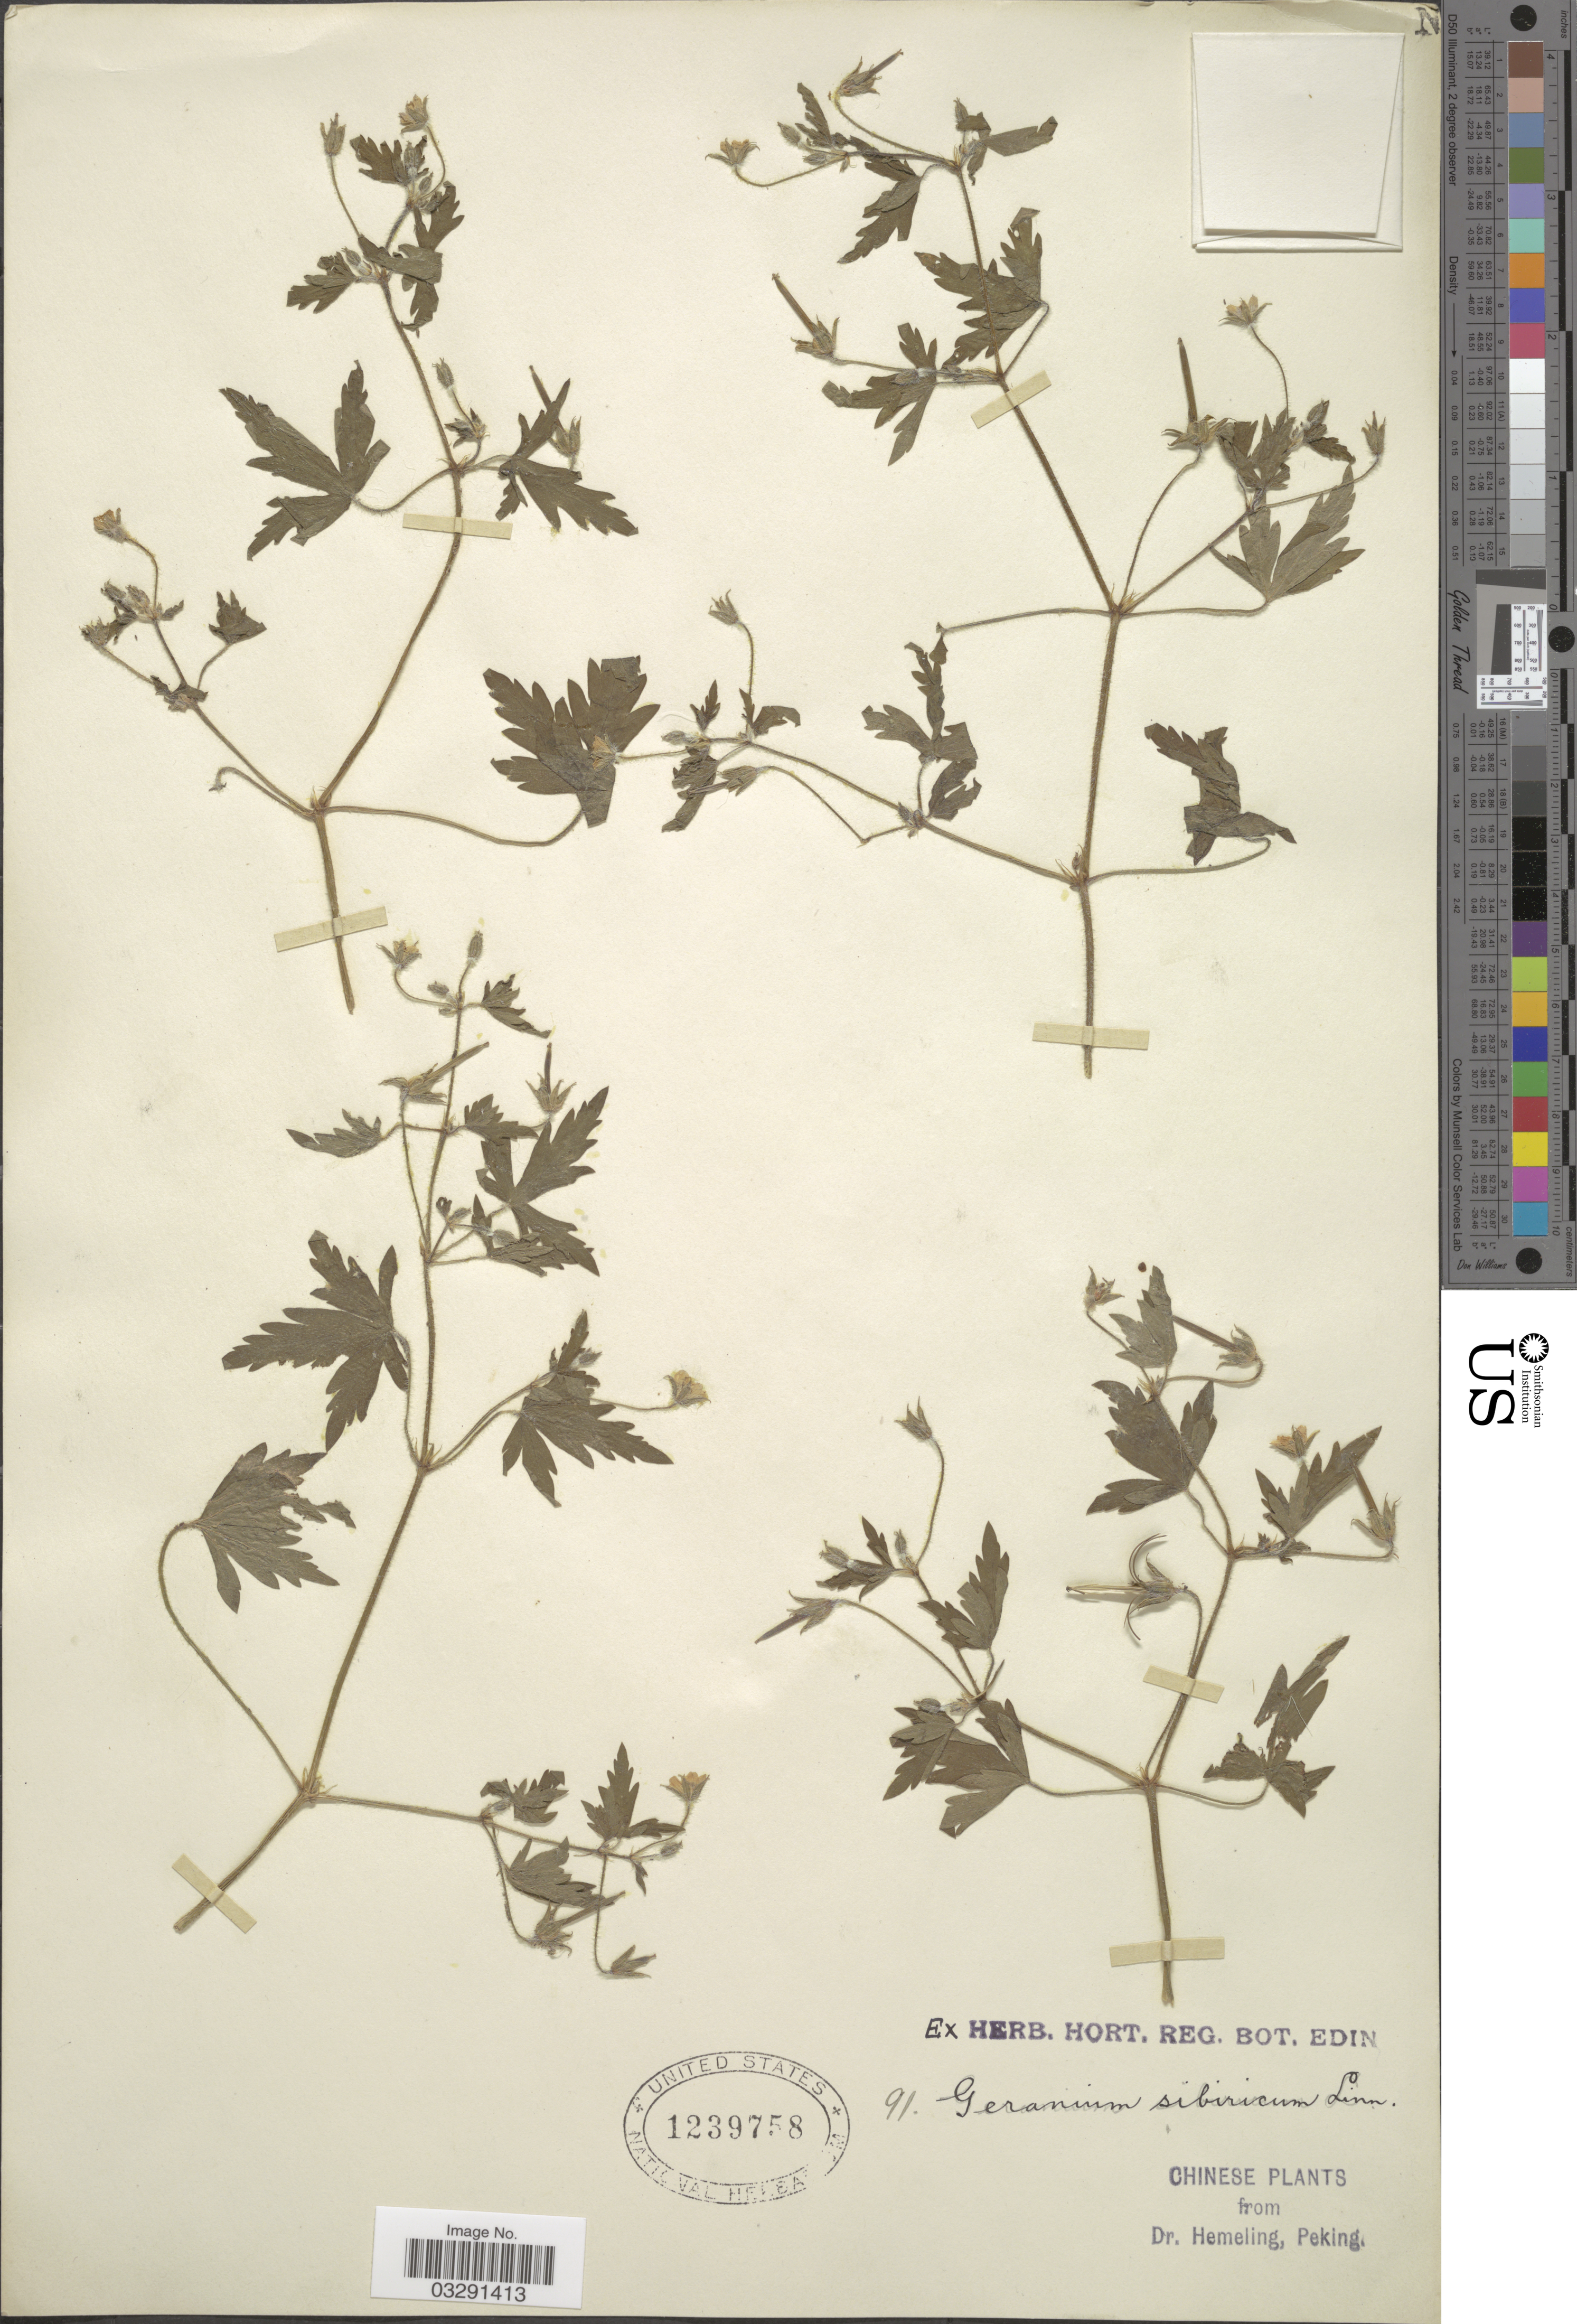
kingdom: Plantae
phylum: Tracheophyta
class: Magnoliopsida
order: Geraniales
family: Geraniaceae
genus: Geranium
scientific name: Geranium sibiricum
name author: L.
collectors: -. Hemeling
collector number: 91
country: China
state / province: Beijing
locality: Peking.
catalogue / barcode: US 1239758